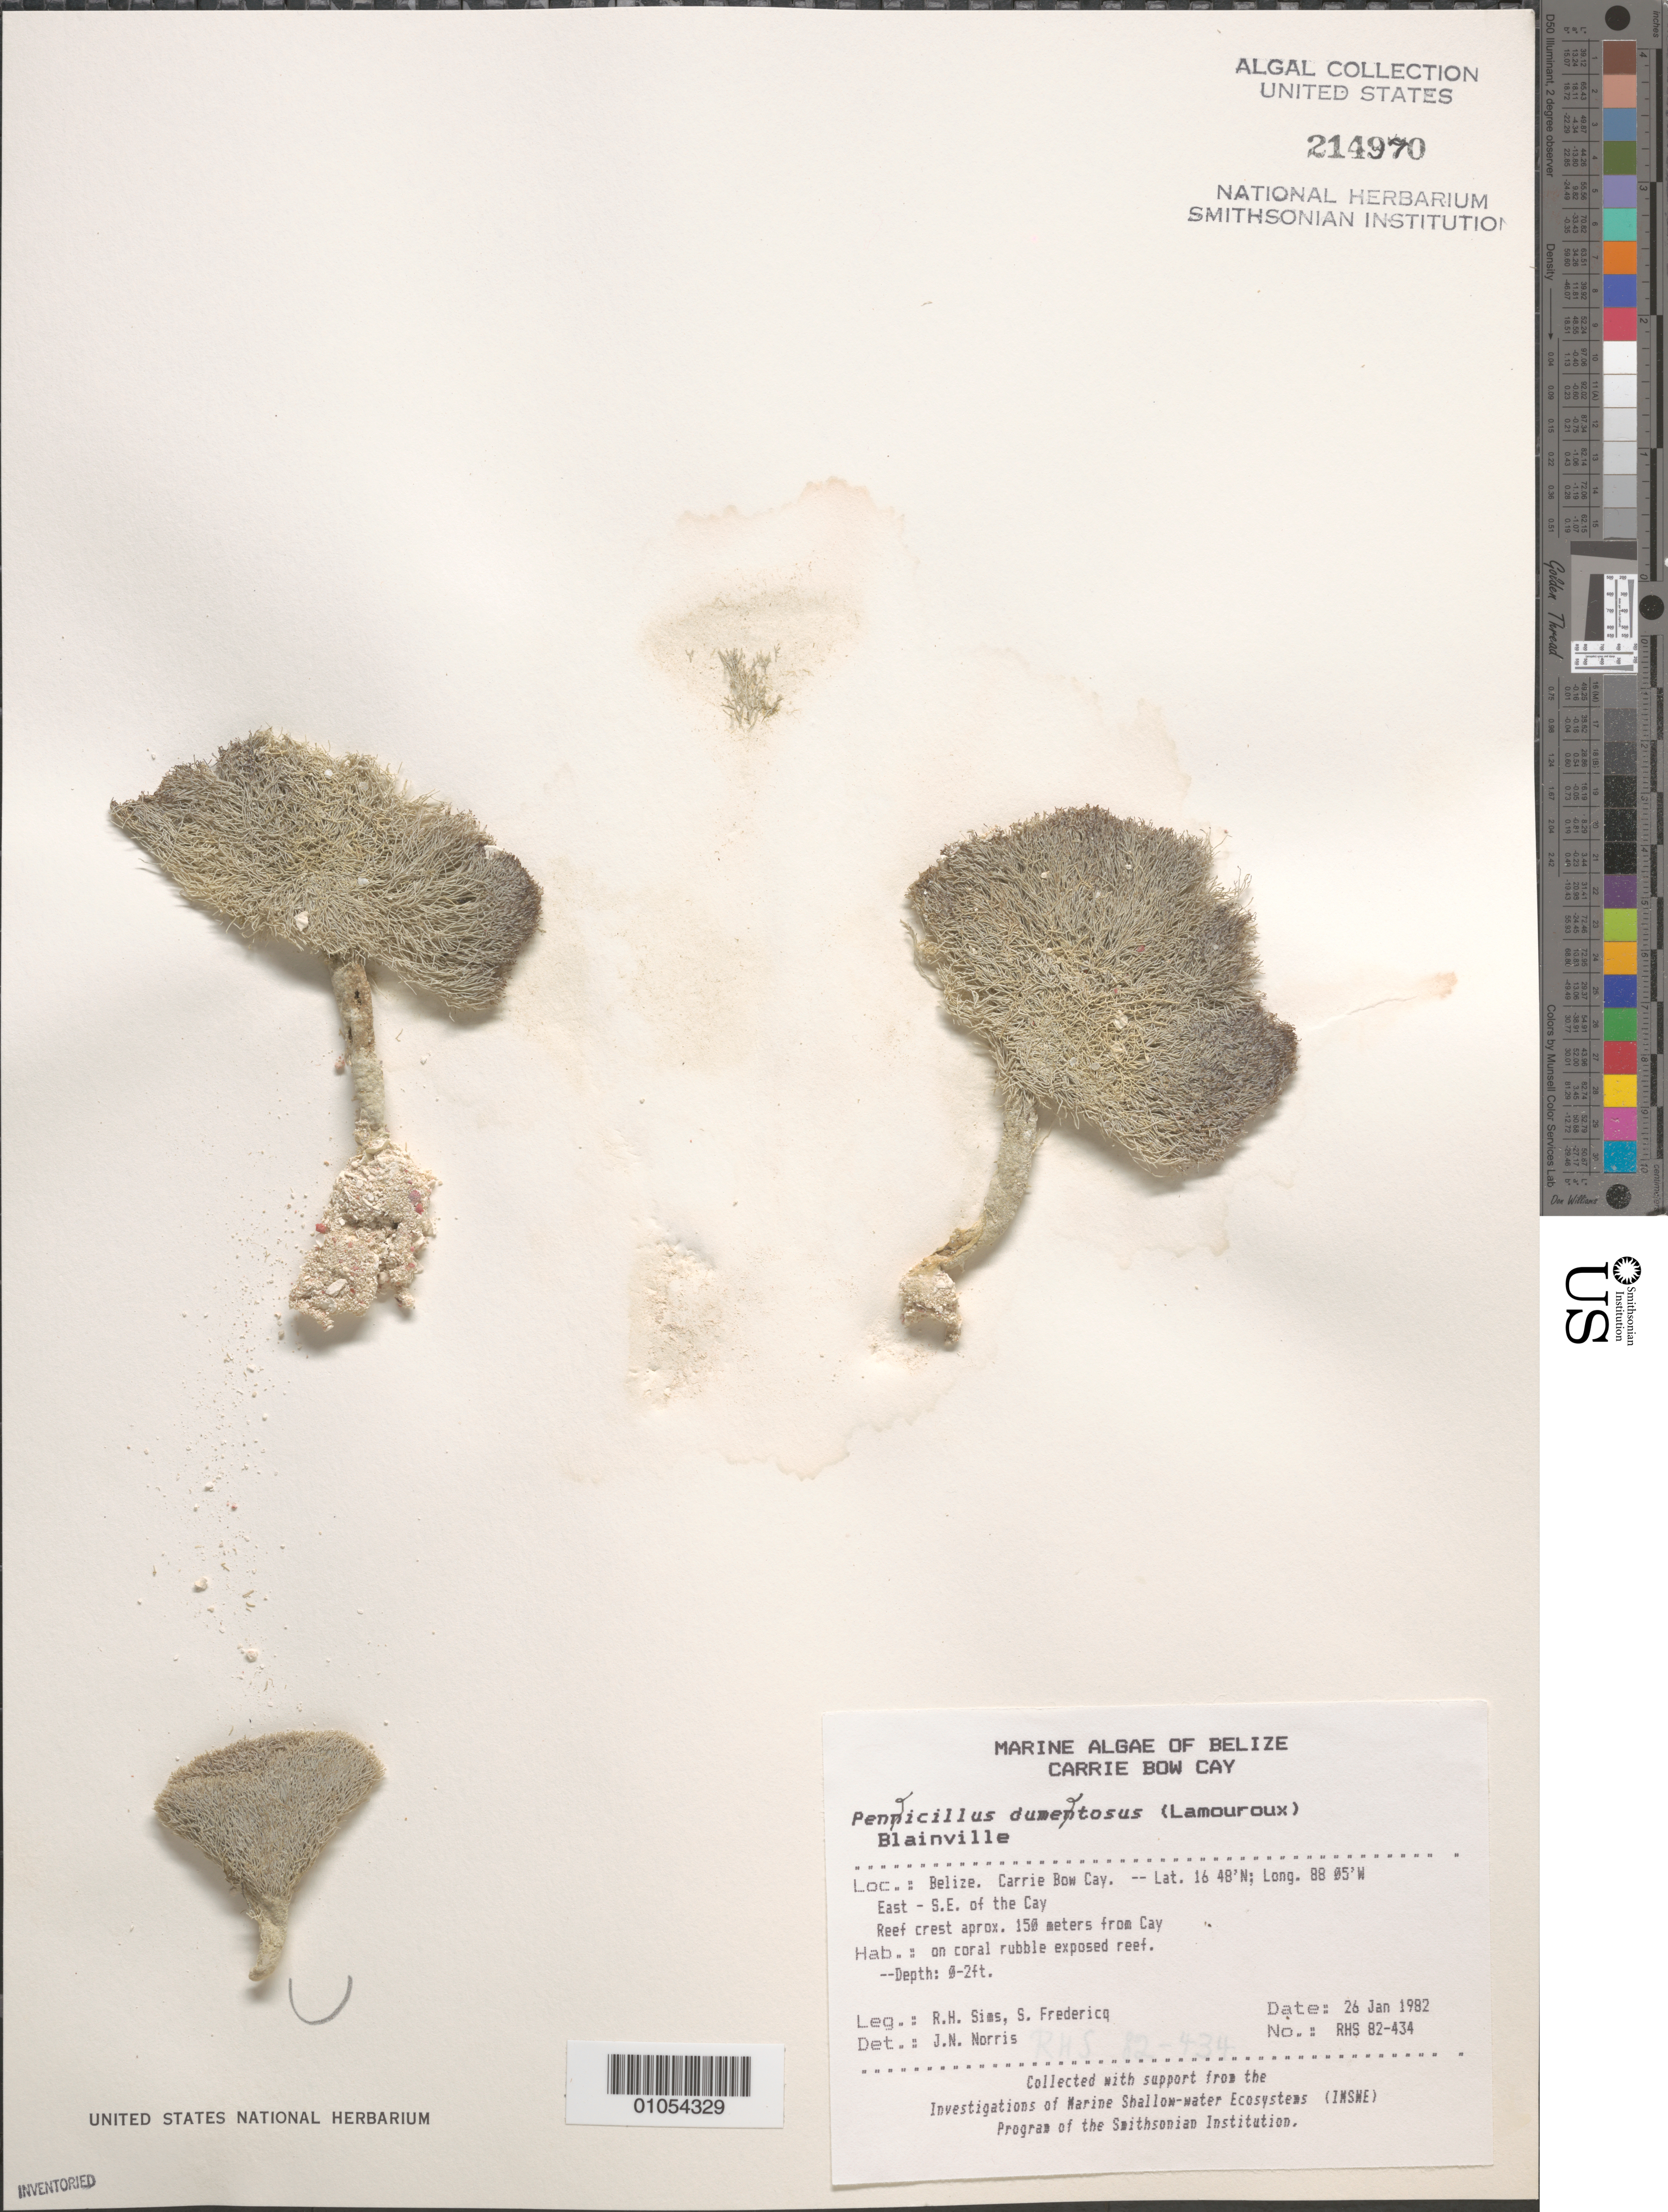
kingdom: Plantae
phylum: Chlorophyta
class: Ulvophyceae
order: Bryopsidales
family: Udoteaceae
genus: Penicillus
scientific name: Penicillus dumetosus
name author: (J.V.Lamouroux) Blainville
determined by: Norris, James N.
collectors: R. H. Sims & S. Fredericq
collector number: RHS 82-434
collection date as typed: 26 Jan 1982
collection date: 1982-01-26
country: Belize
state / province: Stann Creek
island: Carrie Bow Cay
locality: East southeast of the cay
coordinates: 16 48'N, 88 05'W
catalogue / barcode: US 214970